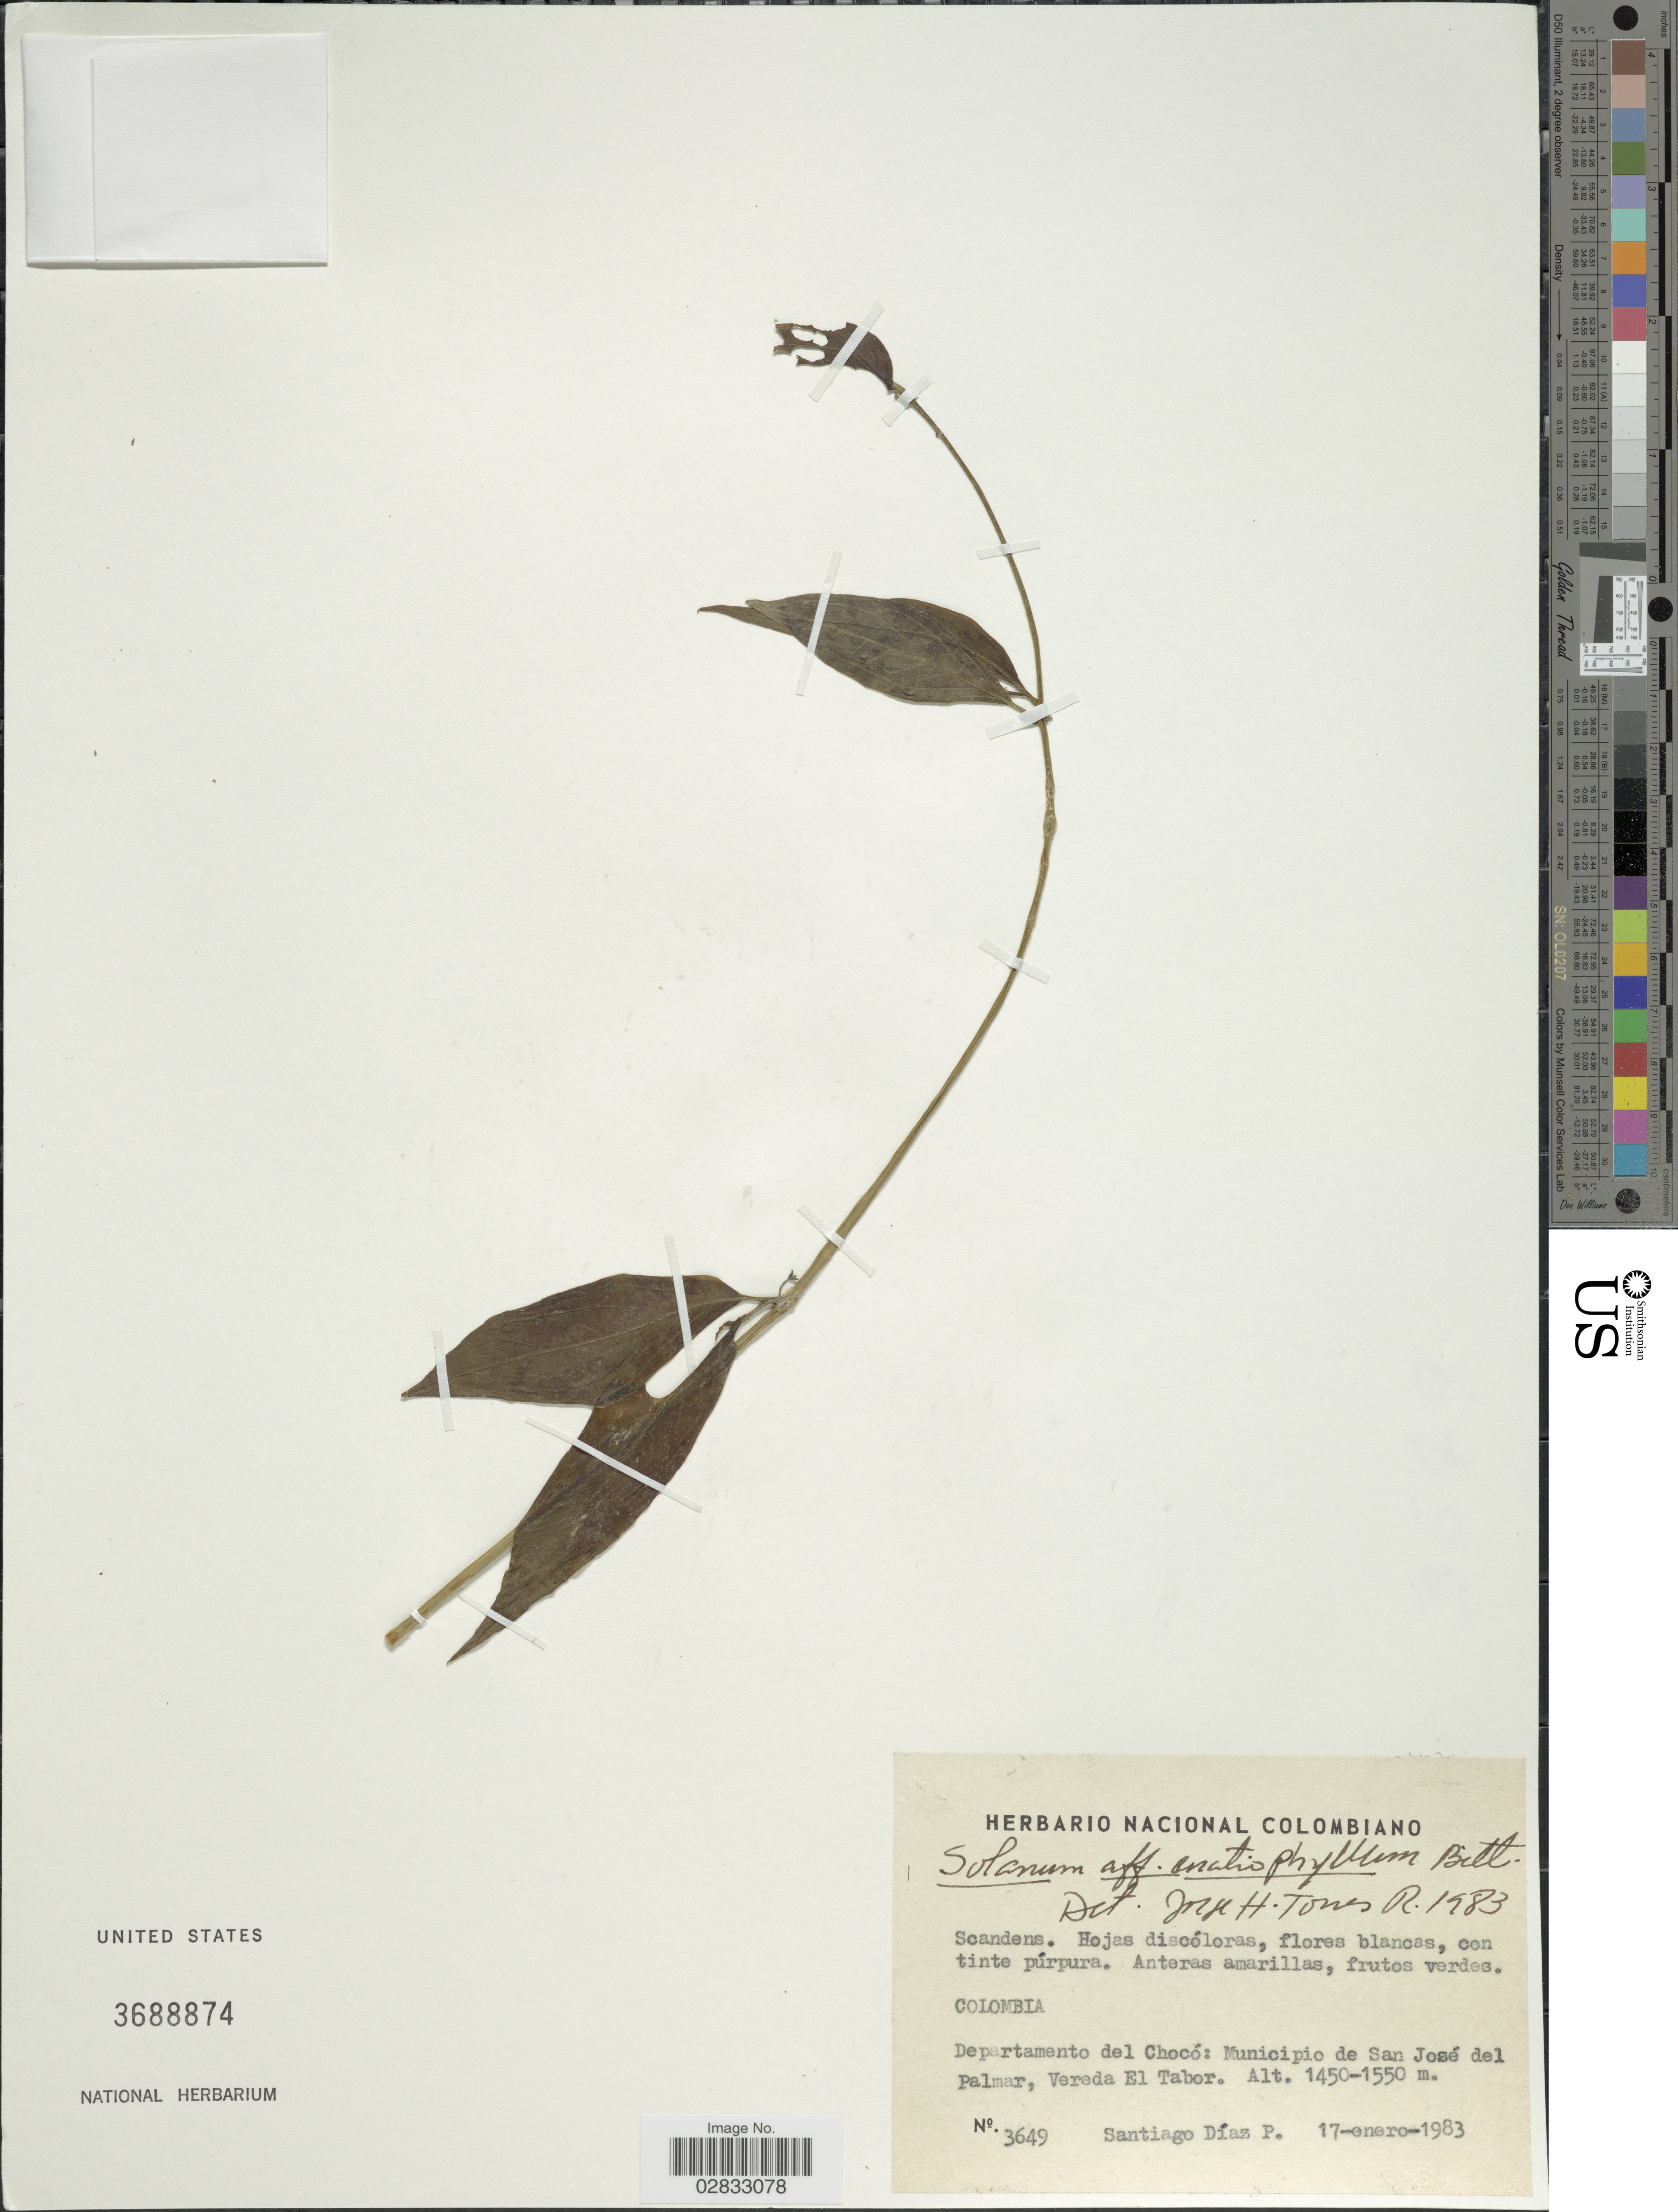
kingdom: Plantae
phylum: Tracheophyta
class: Magnoliopsida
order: Solanales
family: Solanaceae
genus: Solanum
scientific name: Solanum enantiophyllanthum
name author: Bitter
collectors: S. Díaz Píedrahíta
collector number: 3649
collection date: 1983-01-17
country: Colombia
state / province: Chocó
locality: Departamento del Chocó: Municipio de San José del Palmar, Vereda El Tabor.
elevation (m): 1450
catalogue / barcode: US 3688874